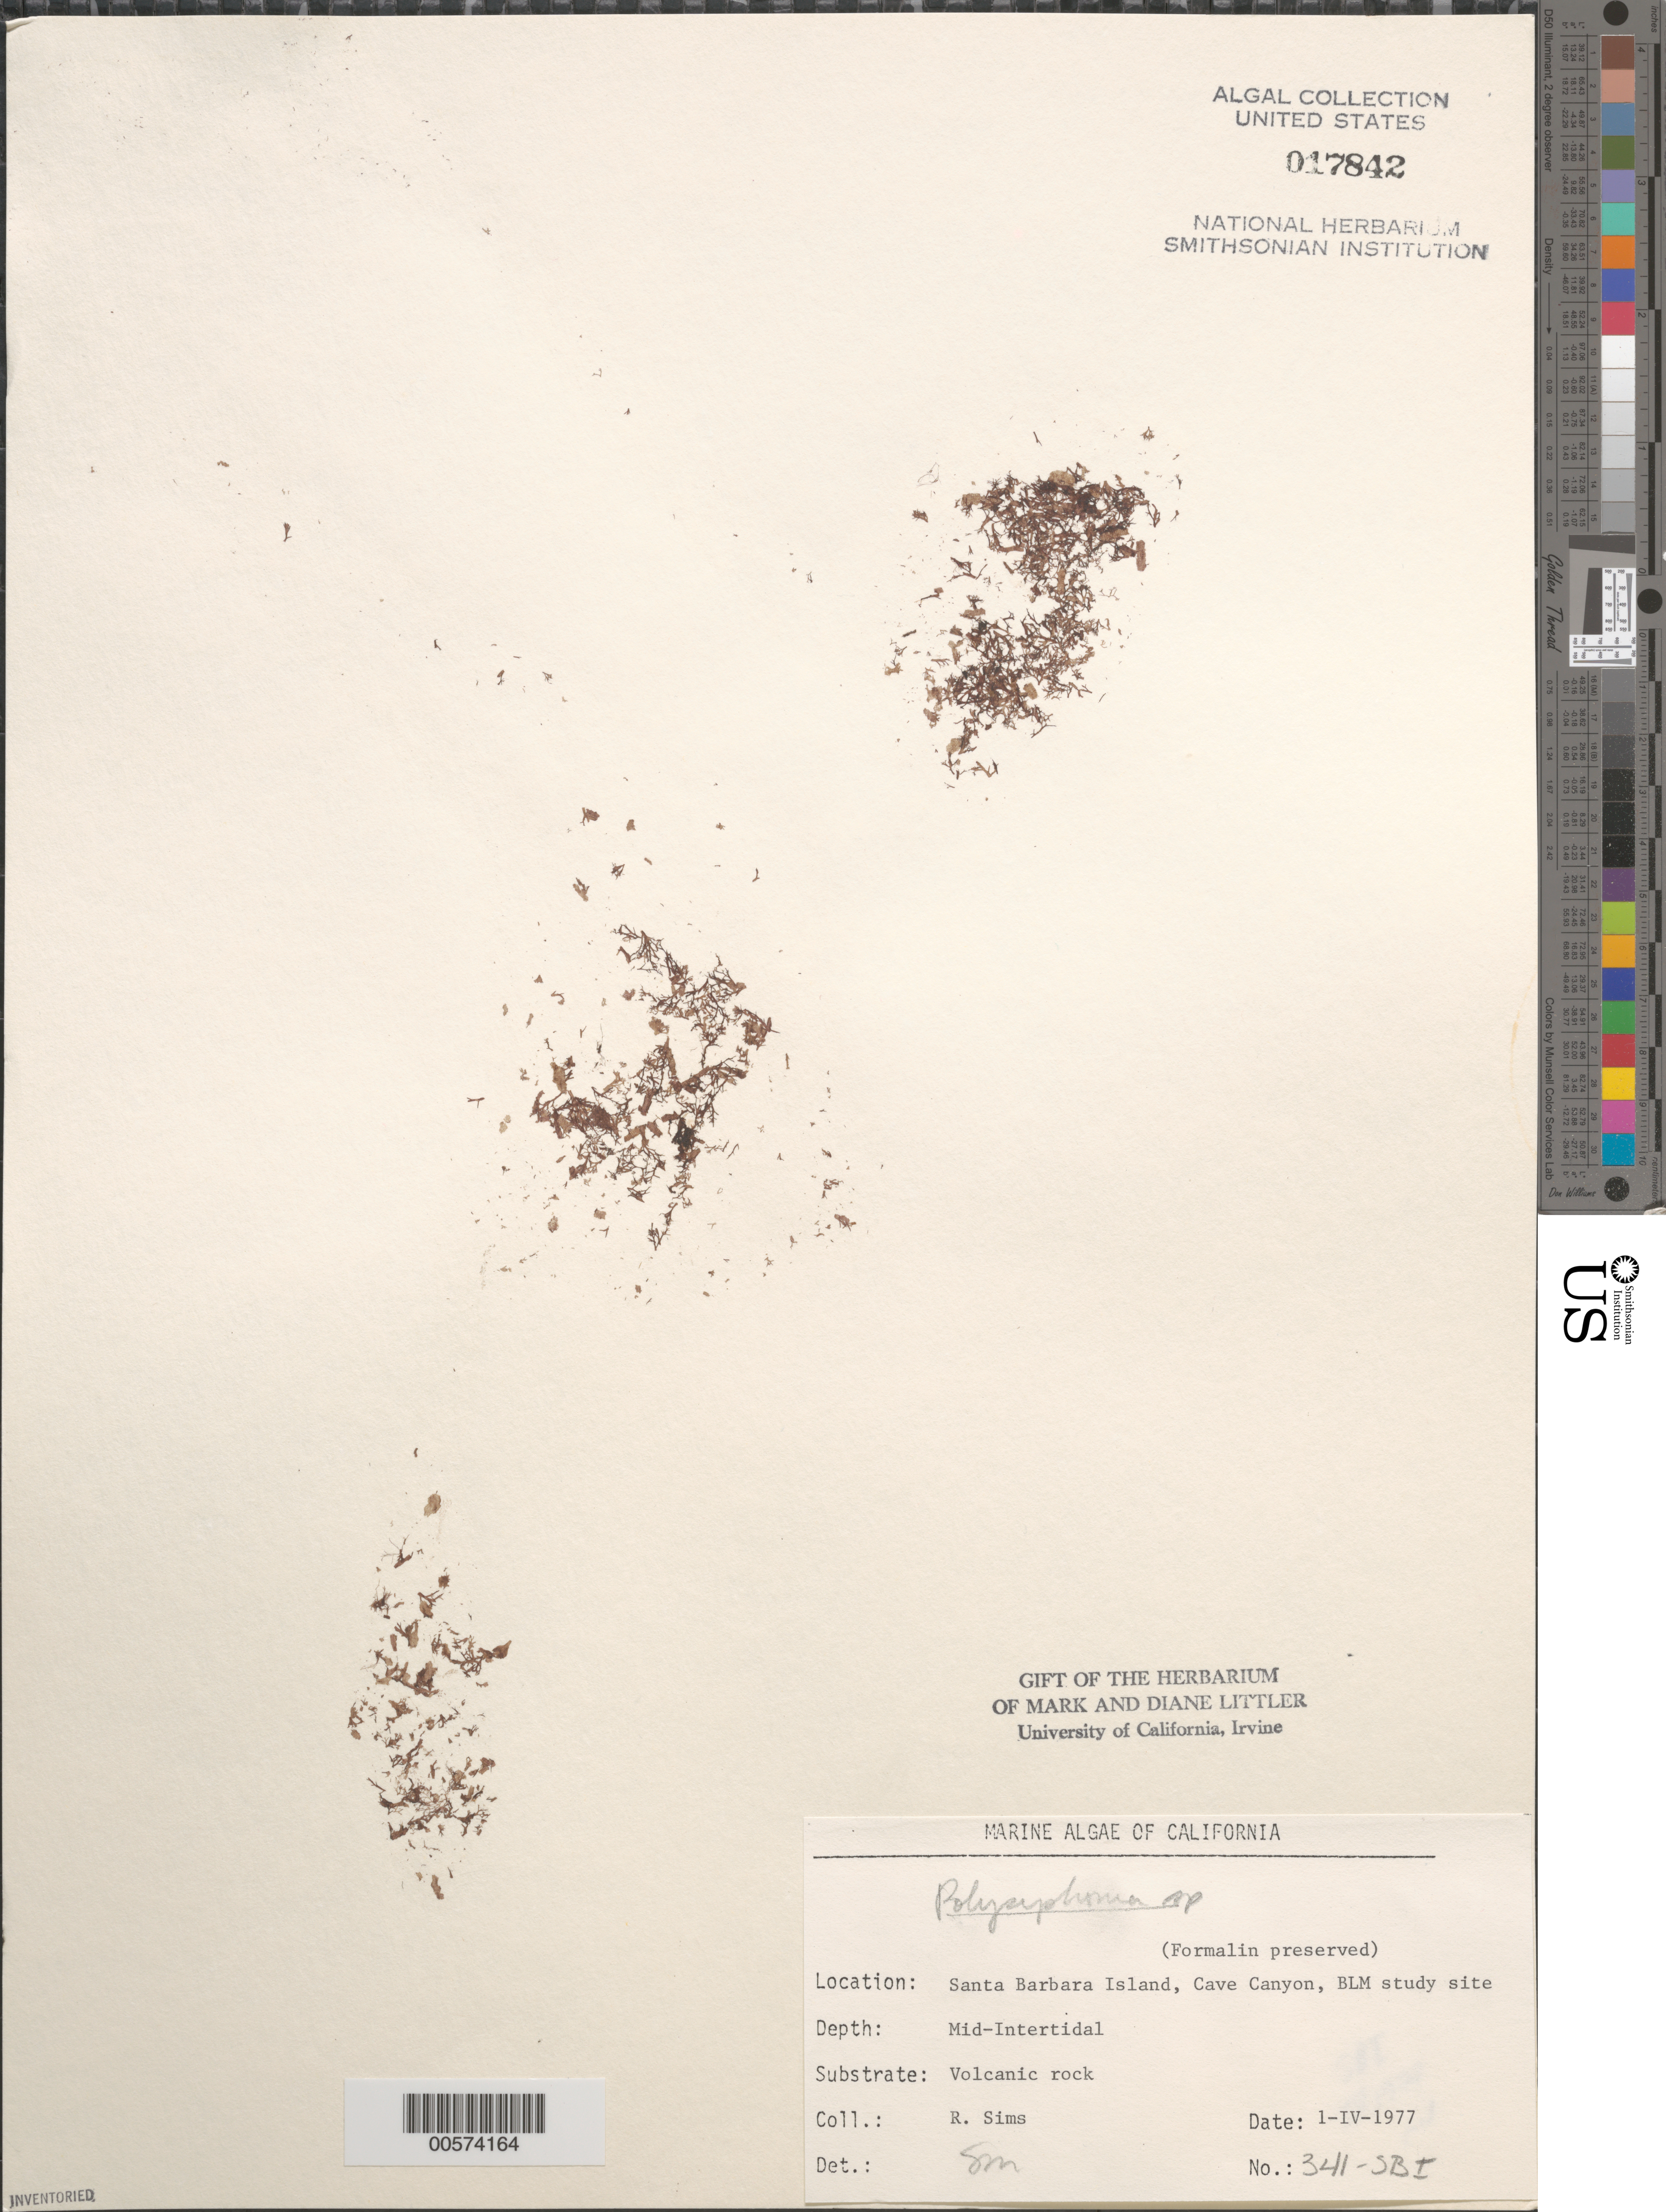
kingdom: Plantae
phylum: Rhodophyta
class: Florideophyceae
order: Ceramiales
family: Rhodomelaceae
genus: Polysiphonia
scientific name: Polysiphonia sp.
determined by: Murray, S. N.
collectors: R. H. Sims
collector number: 341-sbi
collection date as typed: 01 Apr 1977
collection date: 1977-04-01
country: United States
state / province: California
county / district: Santa Barbara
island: Santa Barbara Island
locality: Cave Canyon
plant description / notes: BLM-SOCALBIGHT Rocky Intertidal Survey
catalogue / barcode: US 17842